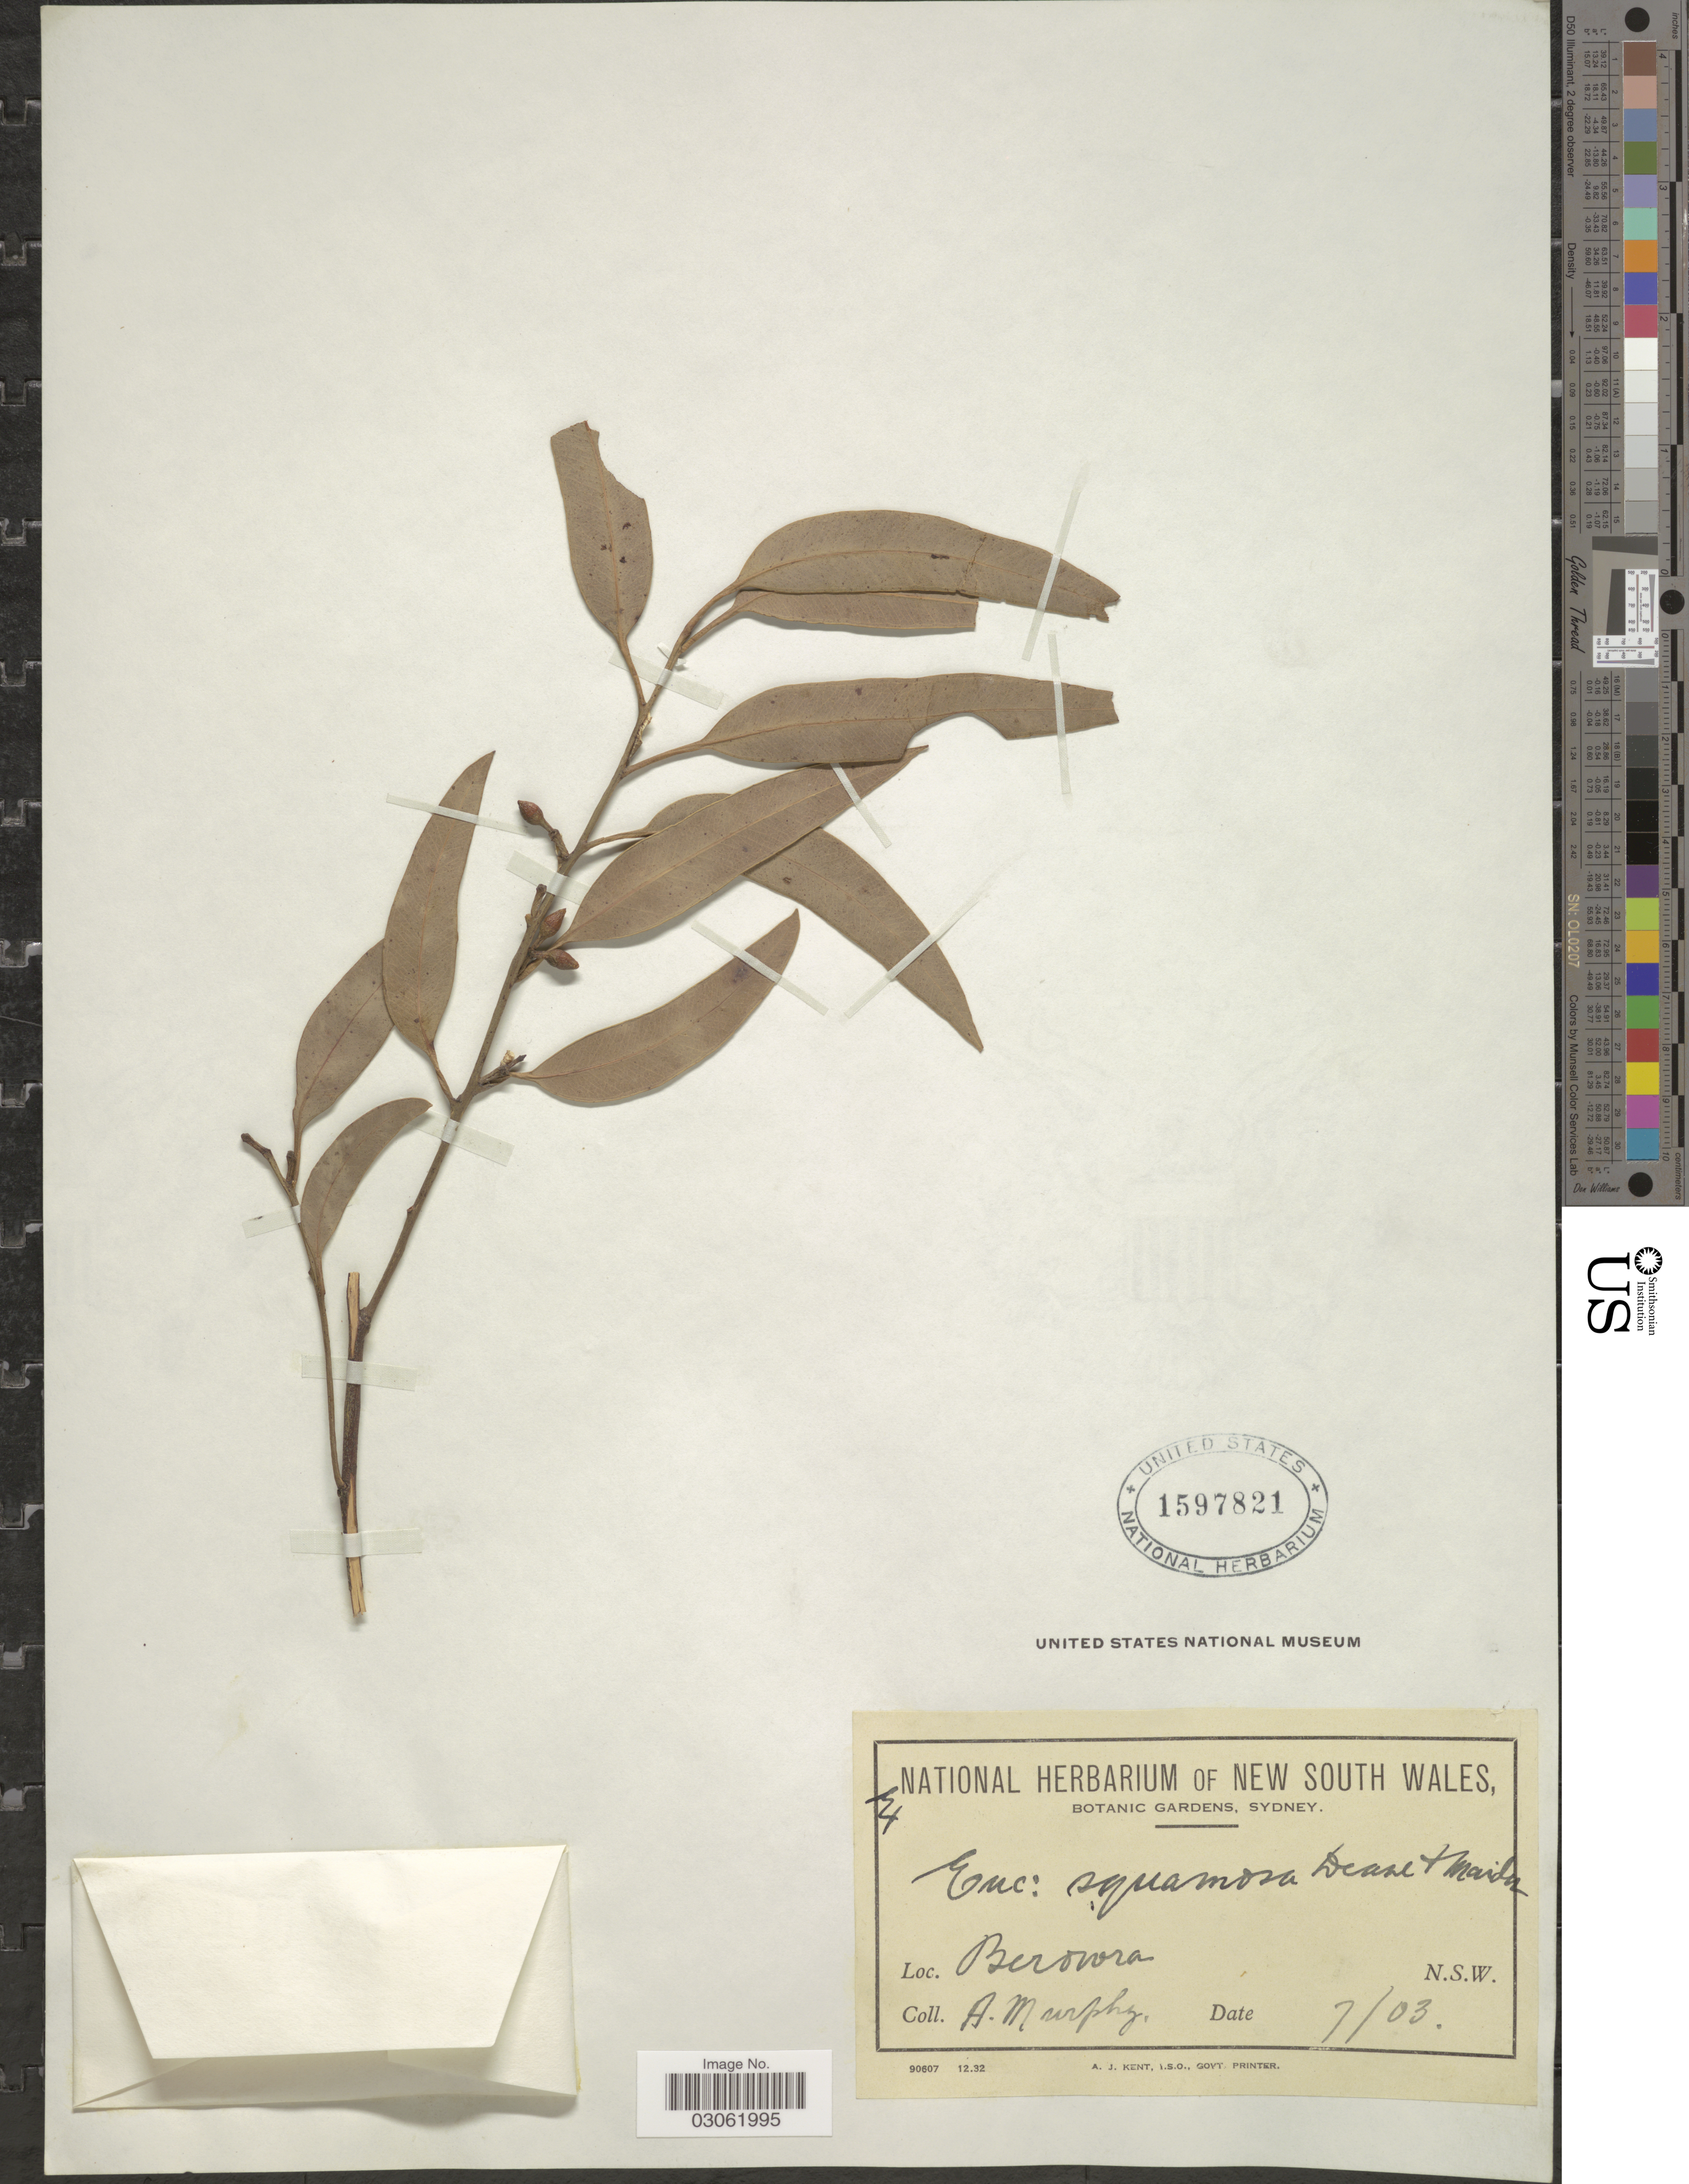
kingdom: Plantae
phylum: Tracheophyta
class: Magnoliopsida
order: Myrtales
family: Myrtaceae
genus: Eucalyptus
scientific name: Eucalyptus squamosa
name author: H. Deane & Maiden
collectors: A. Murphy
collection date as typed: Transcribed d/m/y: /7/3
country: Australia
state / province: New South Wales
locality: Berowra.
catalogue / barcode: US 1597821